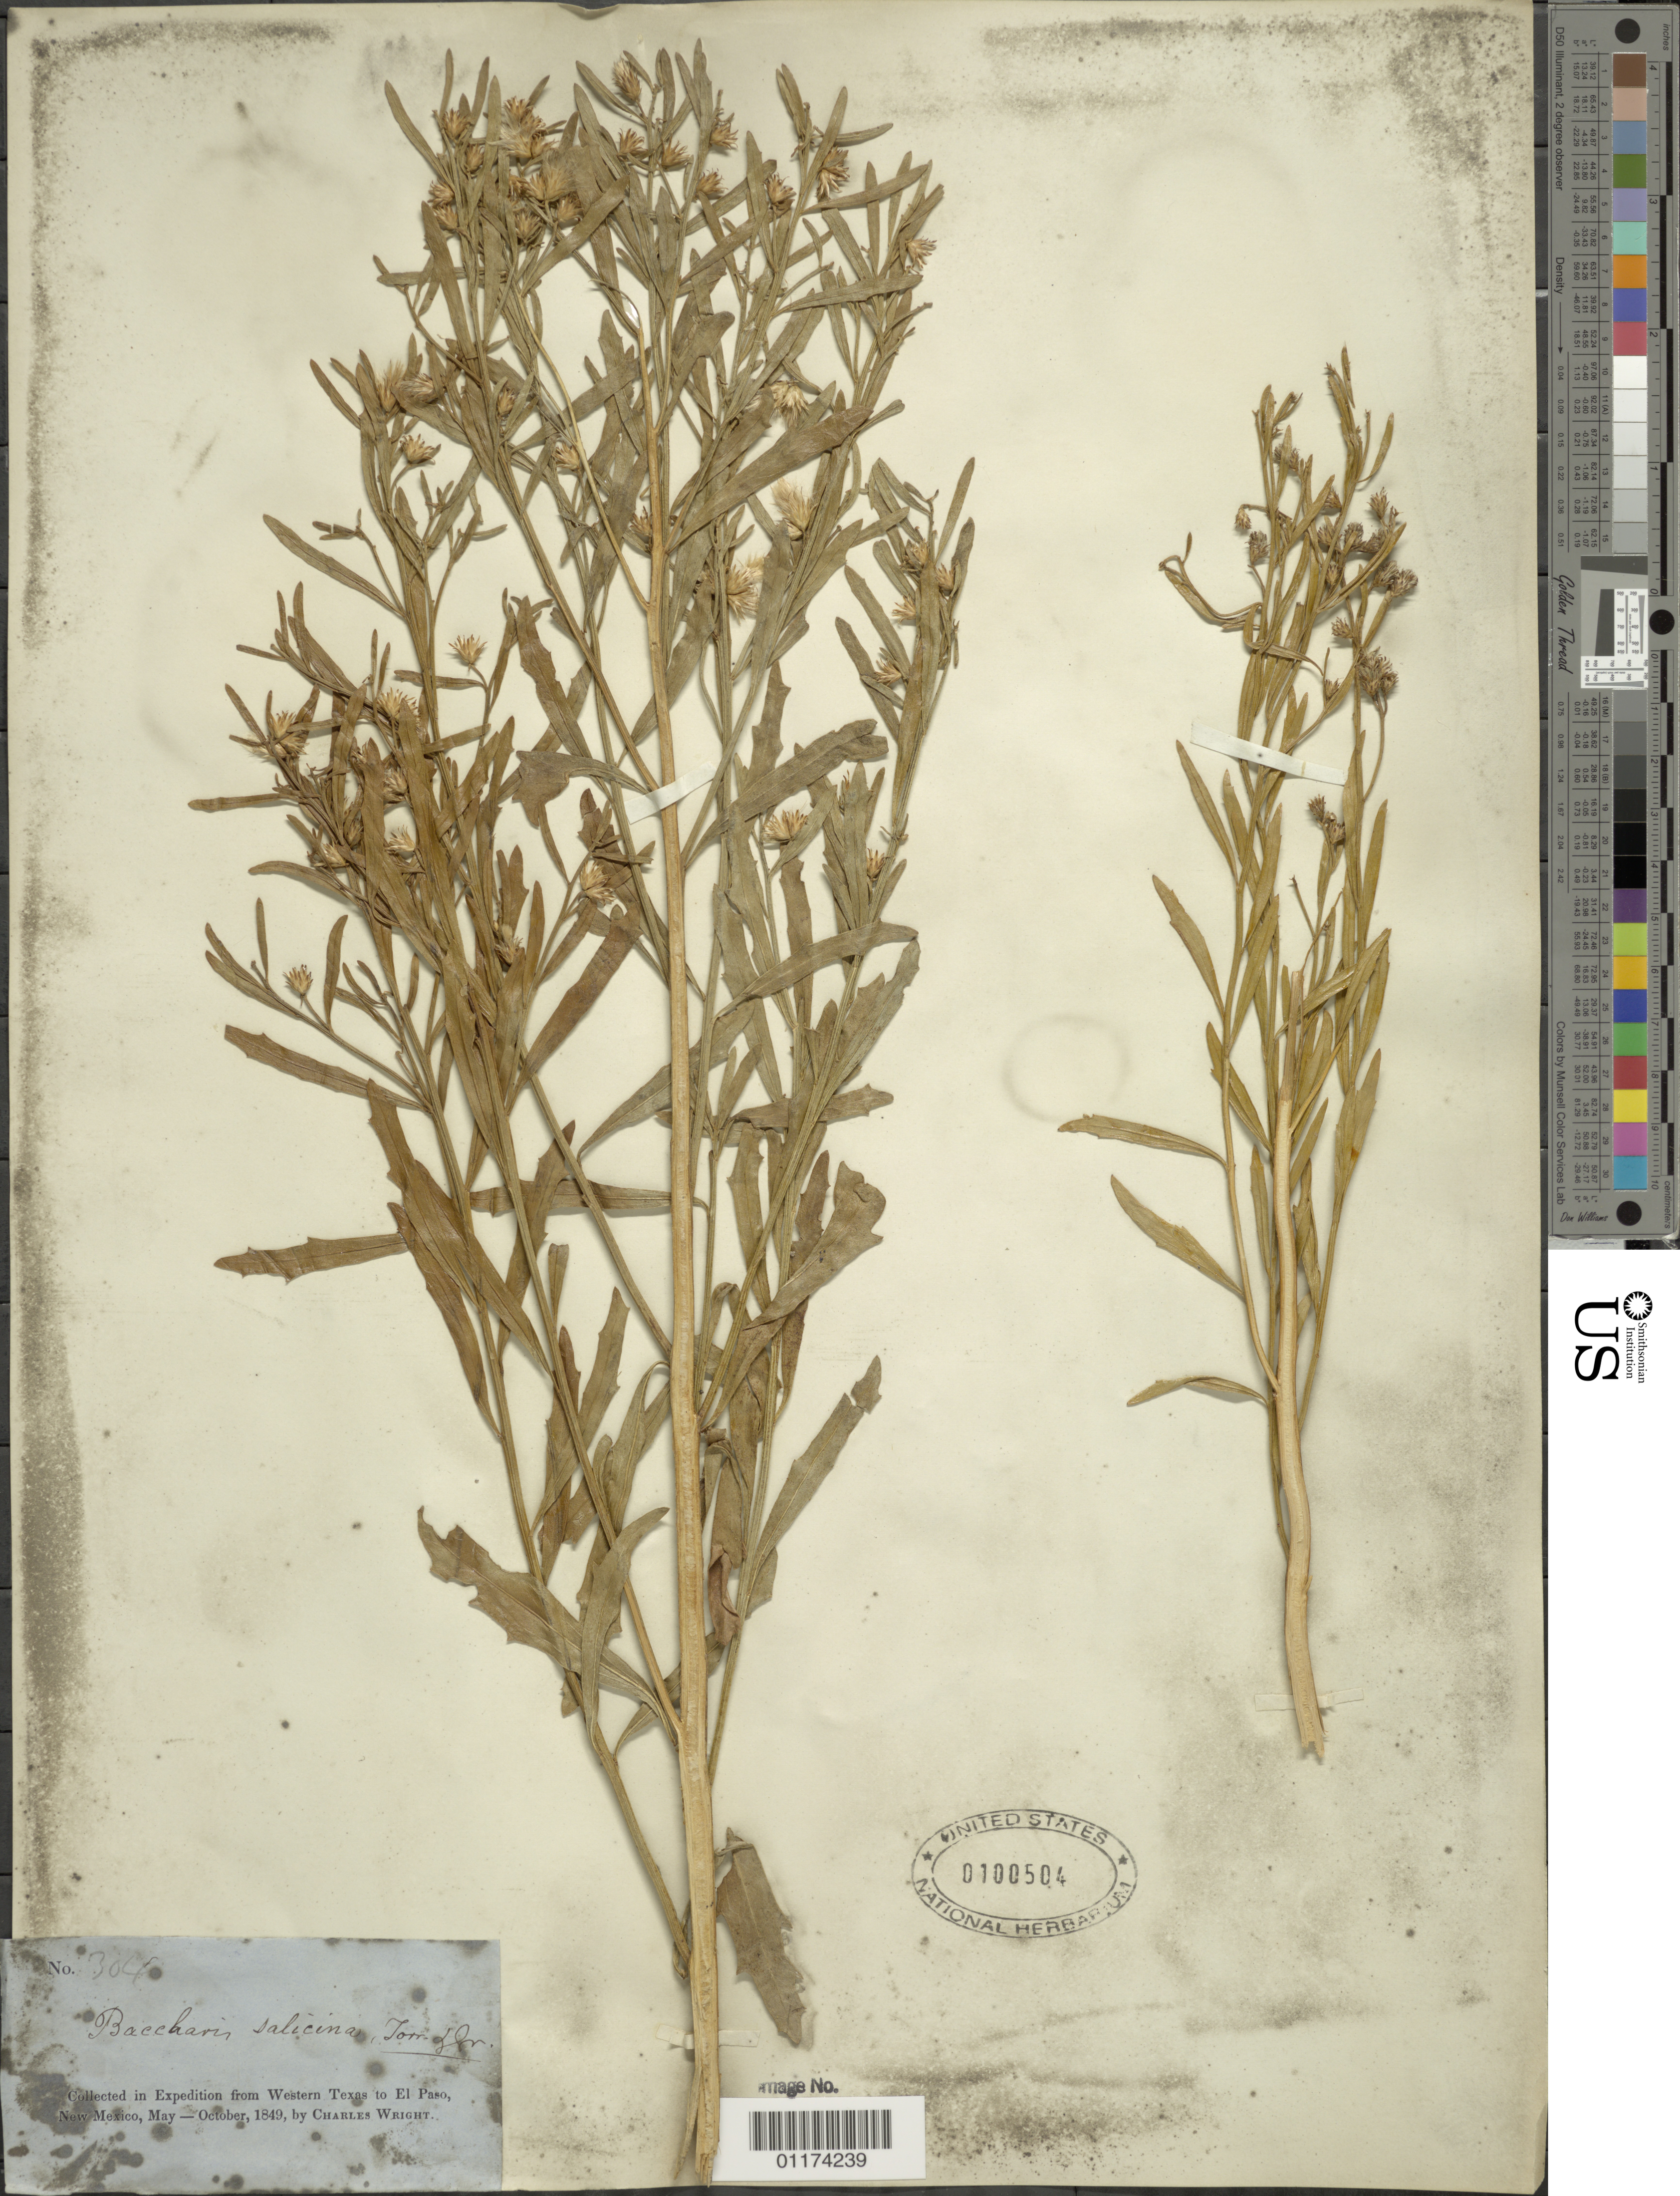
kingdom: Plantae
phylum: Tracheophyta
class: Magnoliopsida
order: Asterales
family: Asteraceae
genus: Baccharis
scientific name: Baccharis salicina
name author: Torr. & A. Gray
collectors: C. Wright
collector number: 304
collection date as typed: May 1849 to -- Oct 1849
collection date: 1849-05/1849-10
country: United States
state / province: New Mexico / Texas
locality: from Western Texas to El Paso, New Mexico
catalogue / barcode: US 100504